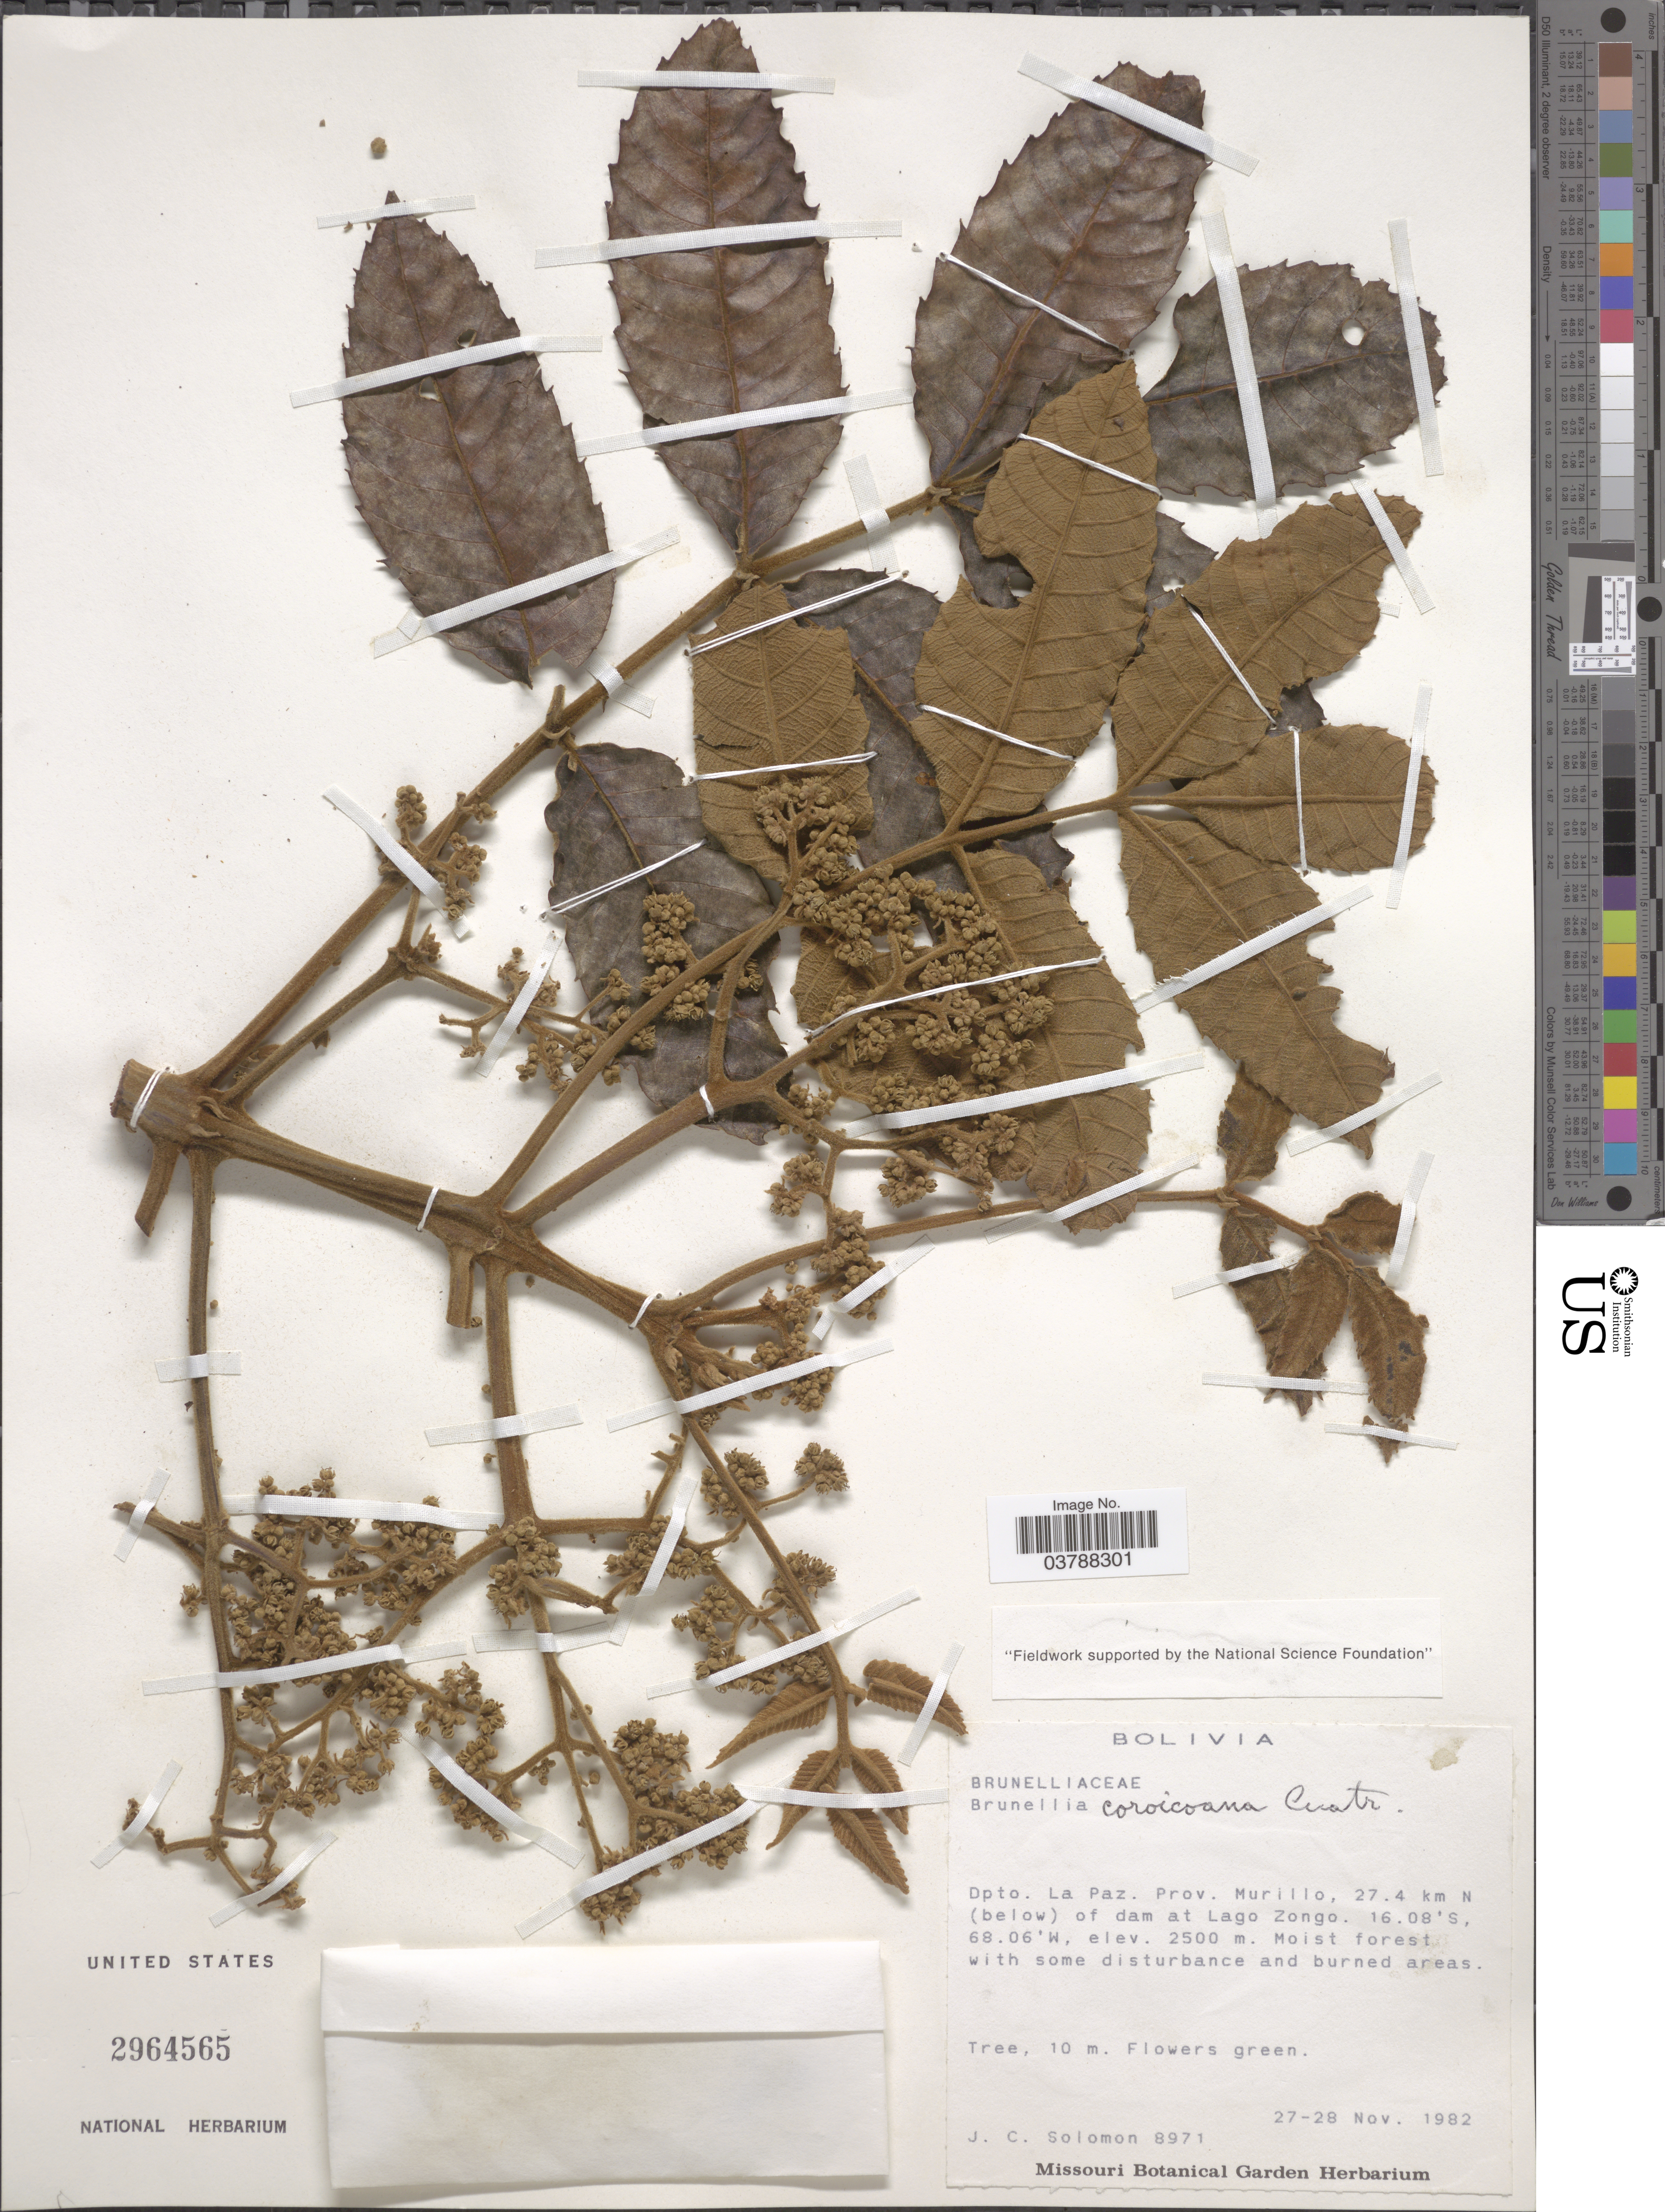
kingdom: Plantae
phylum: Tracheophyta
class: Magnoliopsida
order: Oxalidales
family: Brunelliaceae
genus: Brunellia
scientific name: Brunellia coroicoana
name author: Cuatrec.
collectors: J. C. Solomon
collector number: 8971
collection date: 1982-11-27/1982-11-28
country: Bolivia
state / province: La Paz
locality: Dpto. La Paz. Prov. Murillo, 27.4 km N (below) of dam at Lago Zongo.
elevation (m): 2500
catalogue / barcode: US 2964565